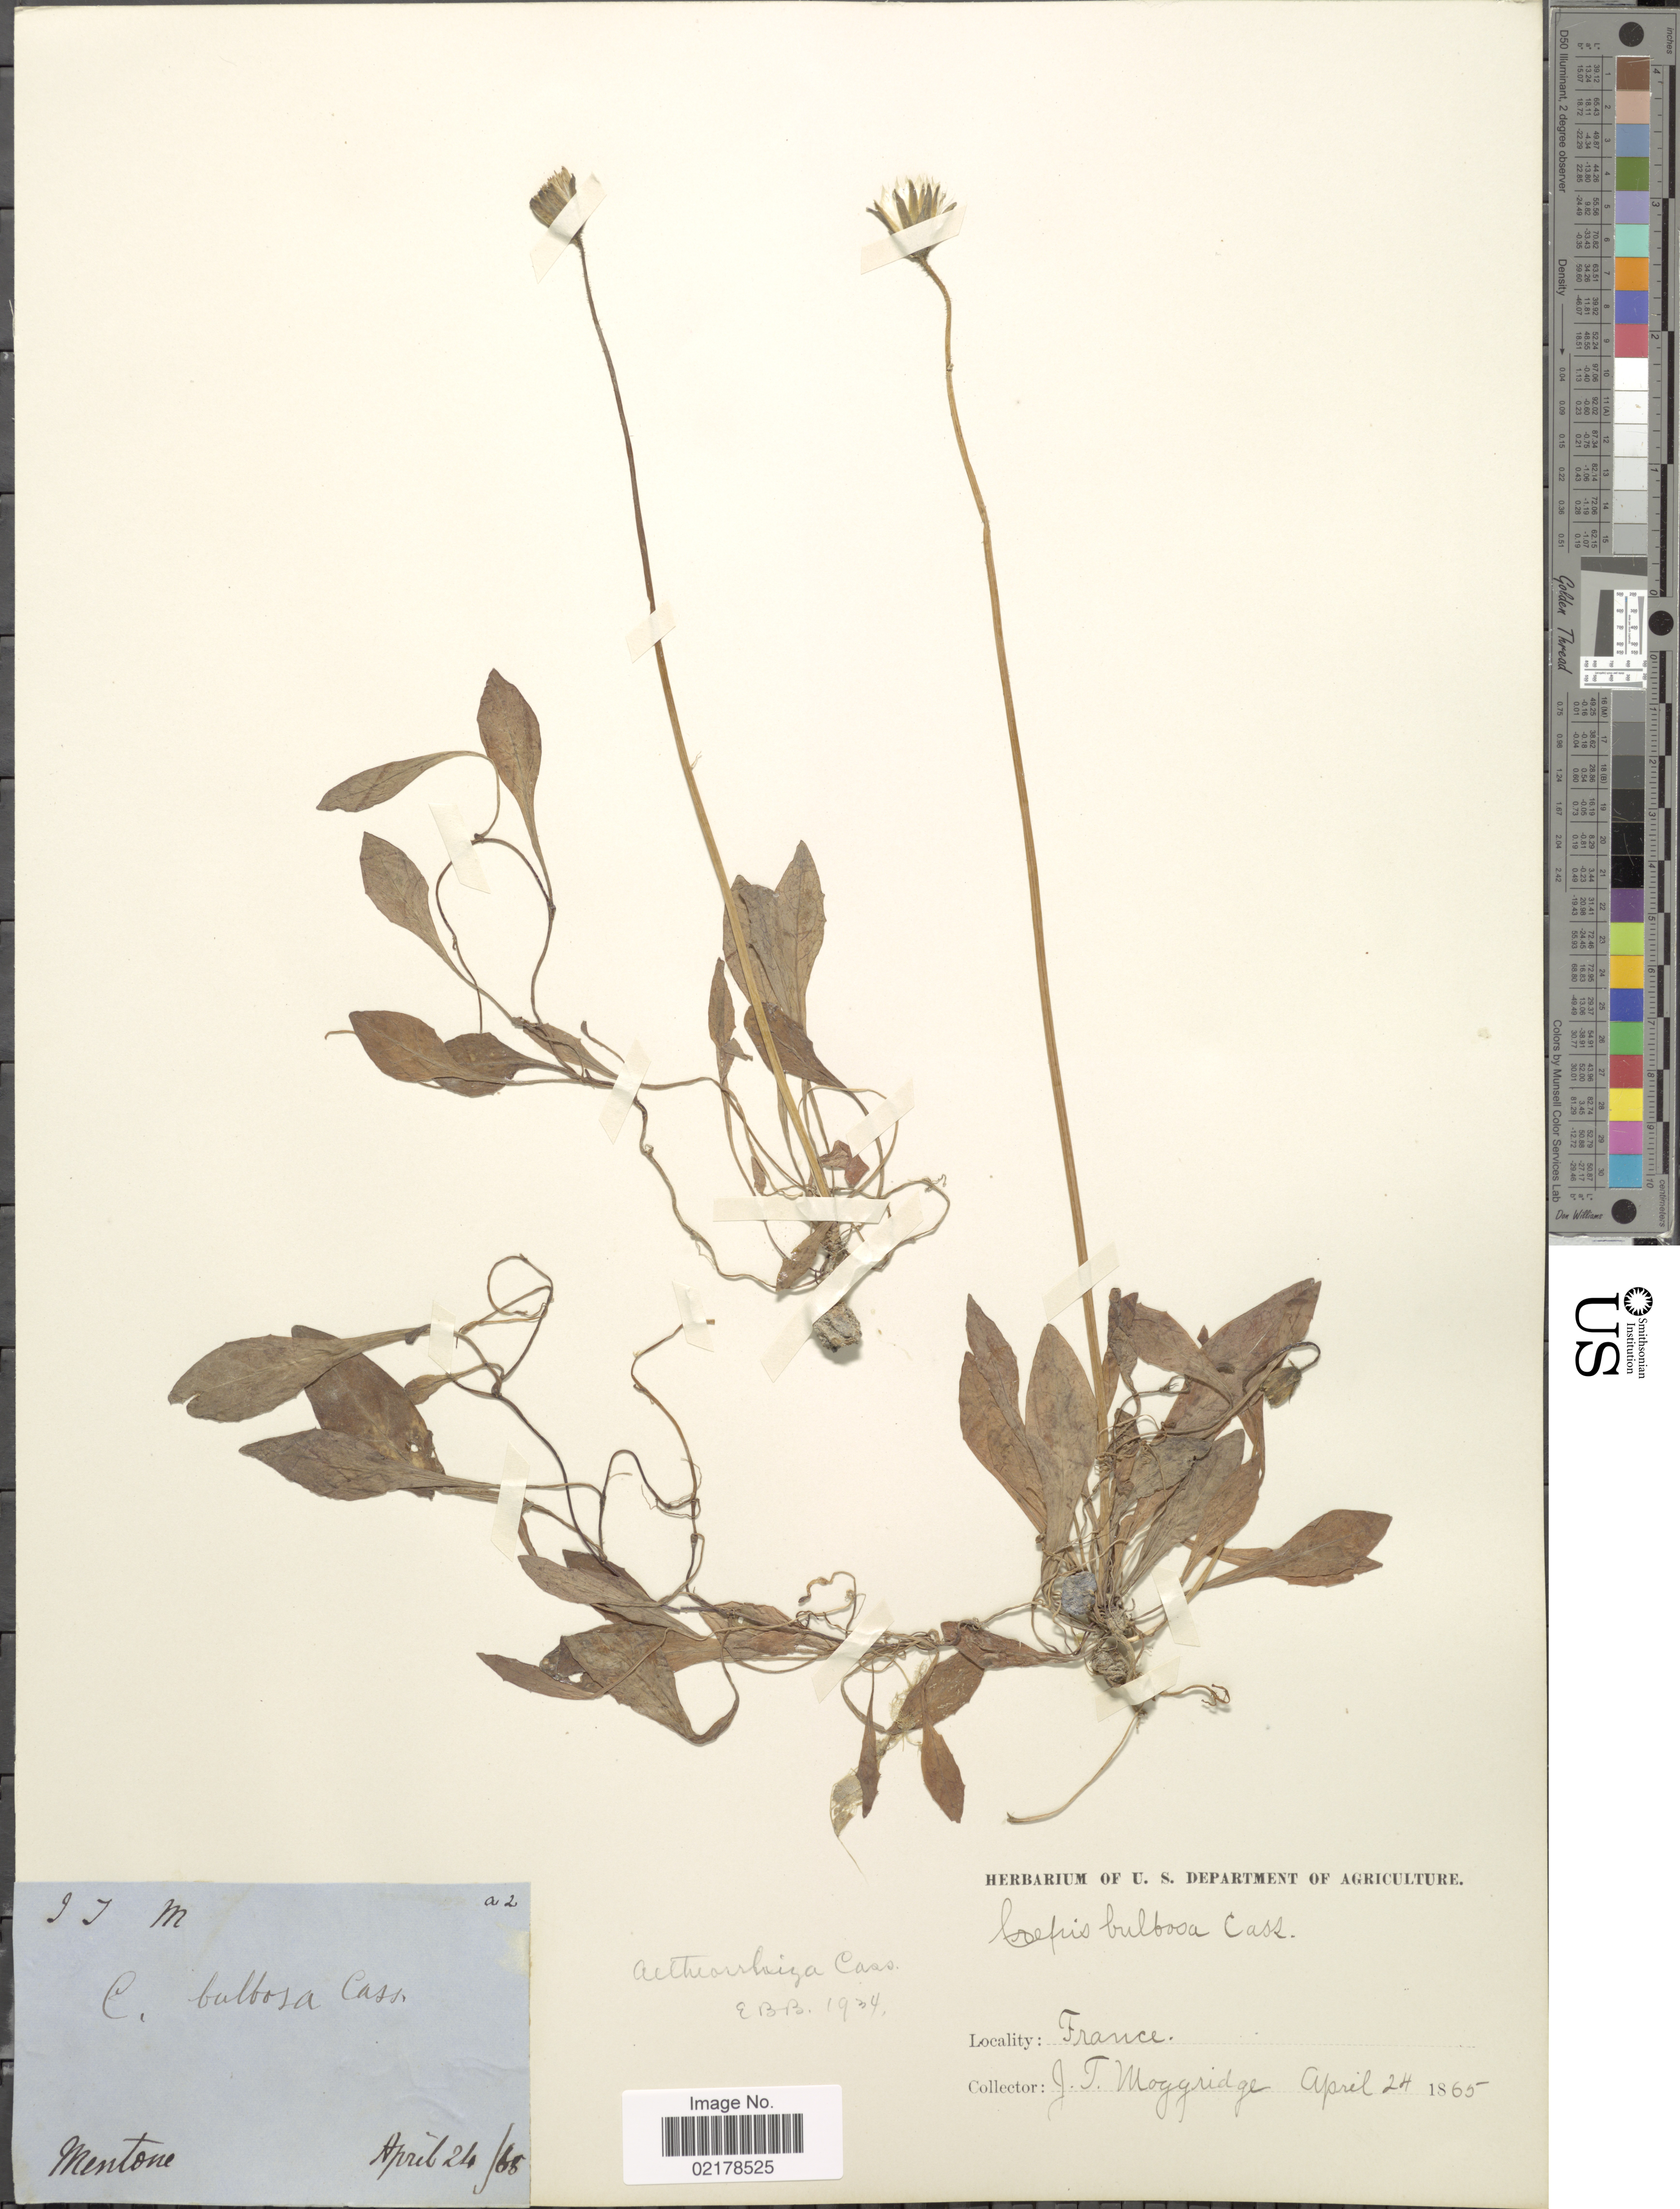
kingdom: Plantae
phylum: Tracheophyta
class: Magnoliopsida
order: Asterales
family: Asteraceae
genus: Aetheorhiza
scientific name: Aetheorhiza bulbosa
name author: (L.) Cass.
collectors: J. T. Moggridge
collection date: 1865-04-24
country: France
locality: Mentone